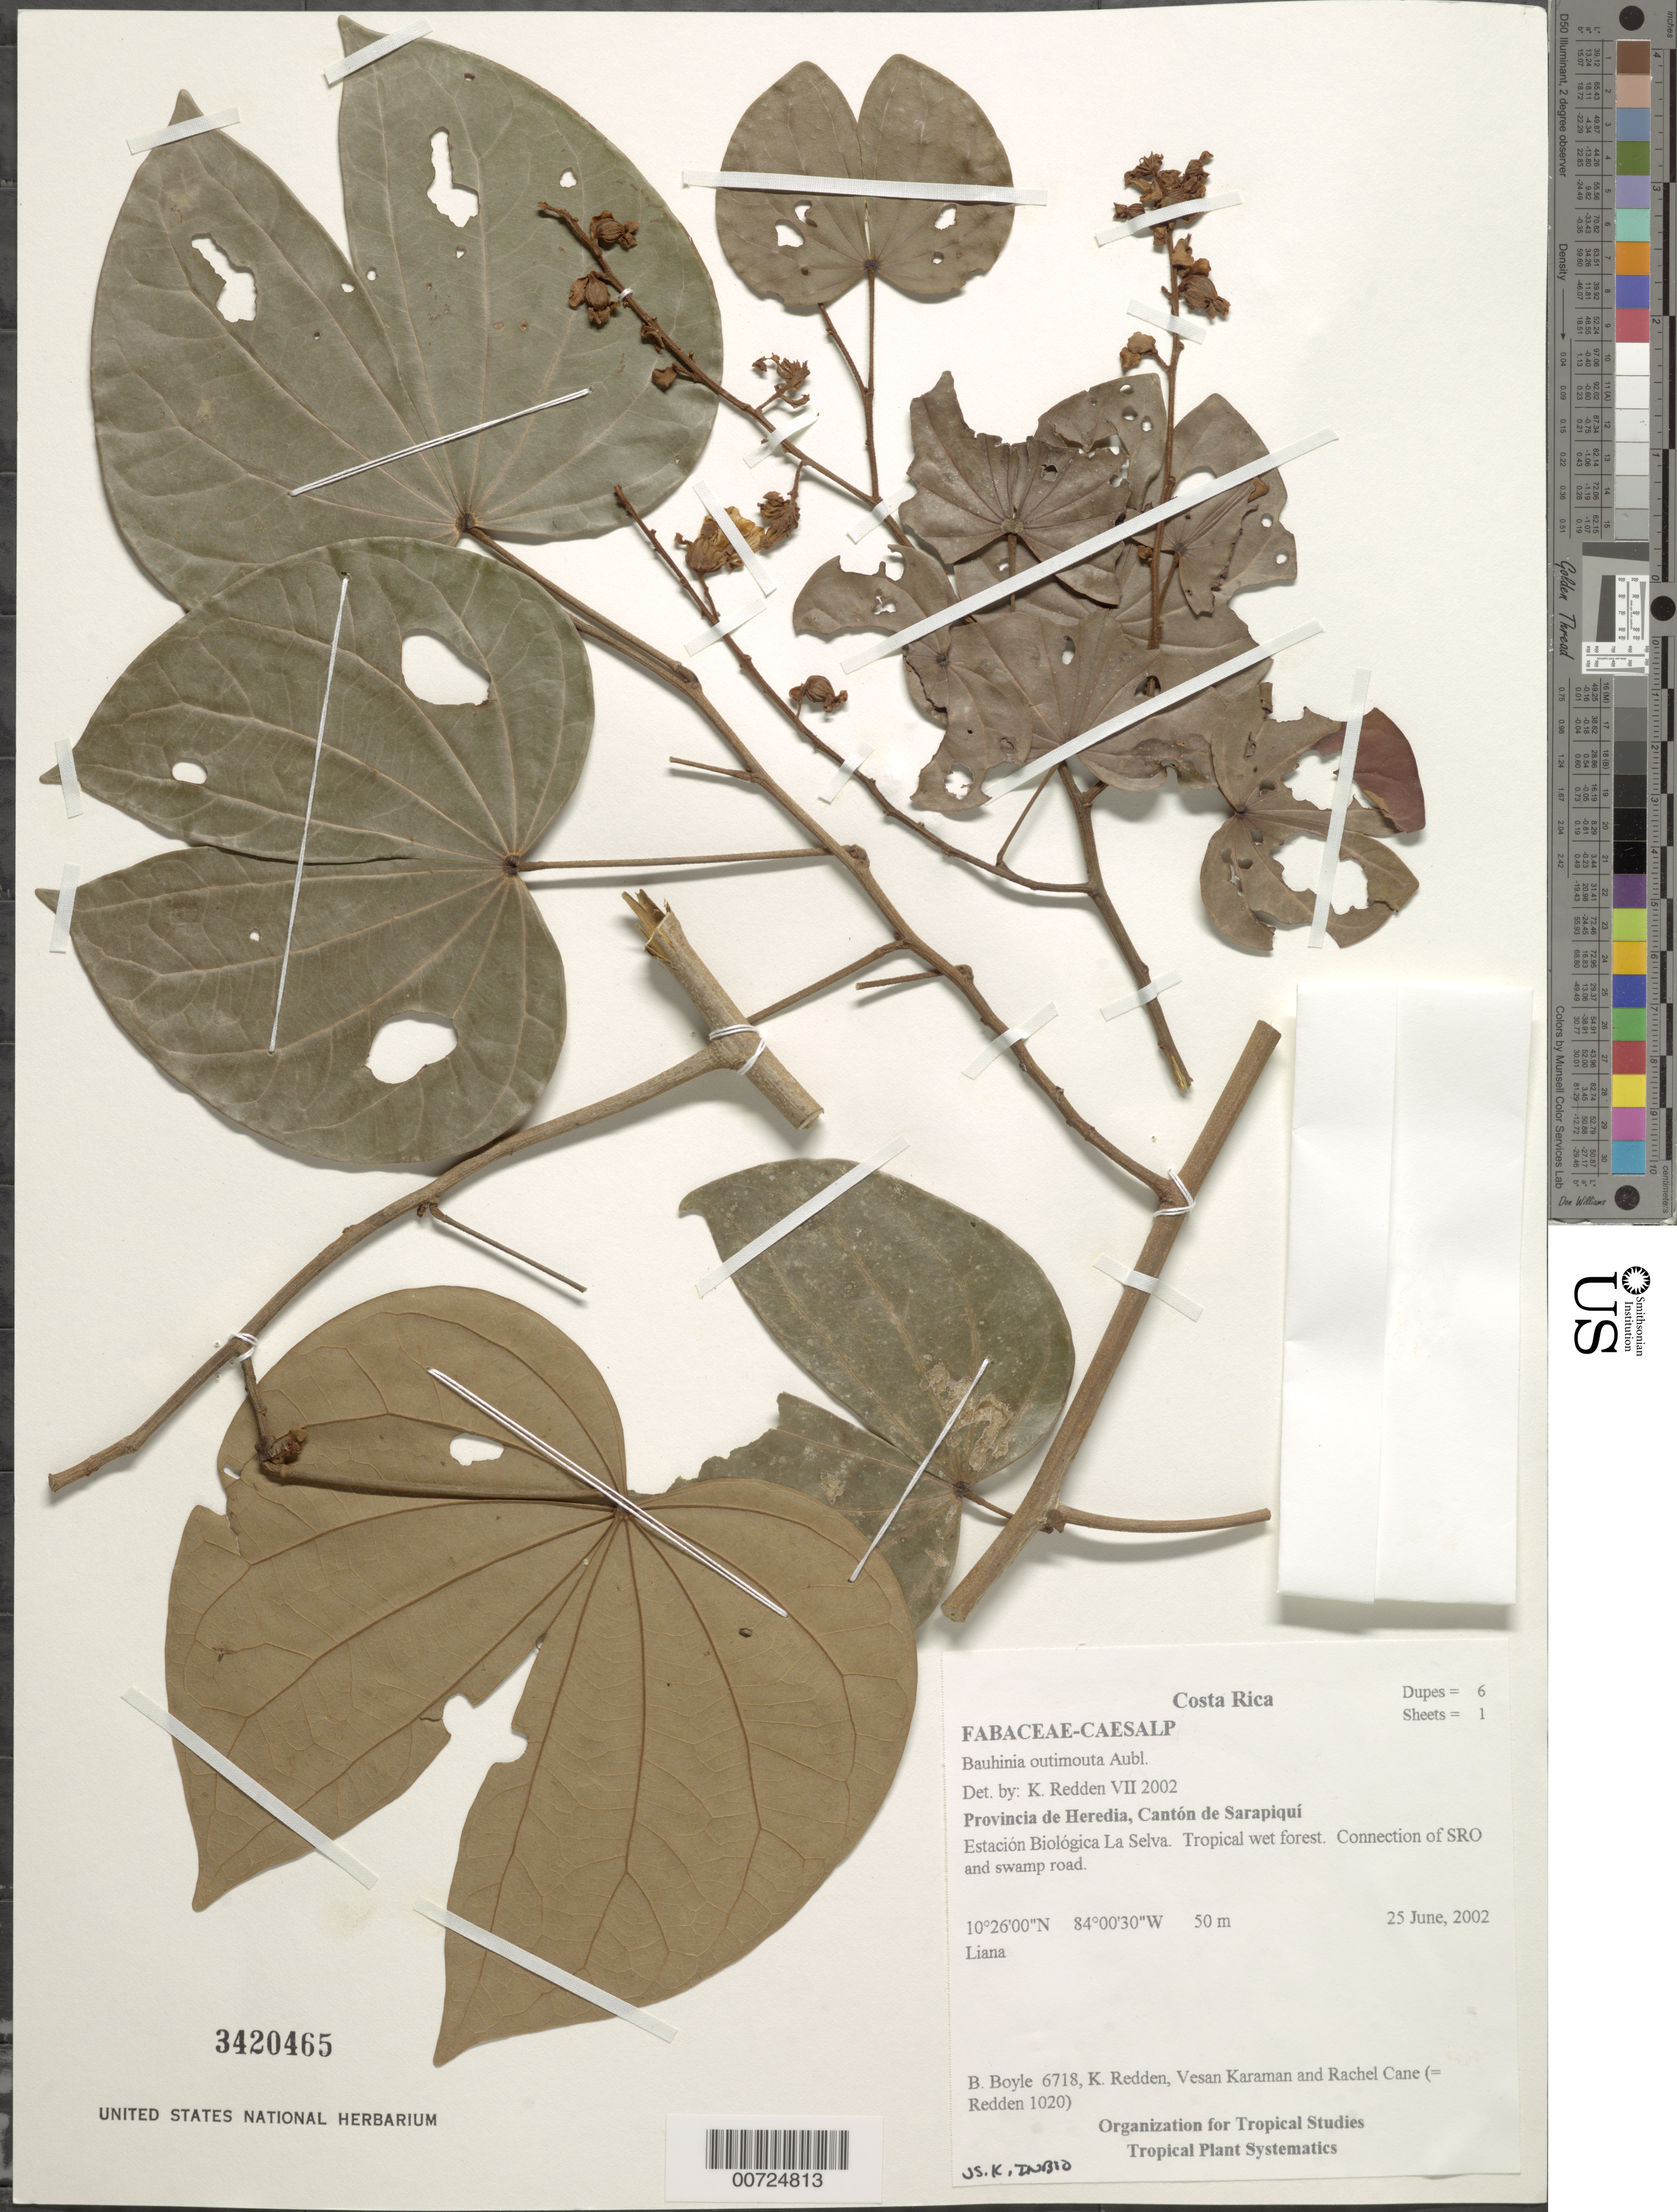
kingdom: Plantae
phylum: Tracheophyta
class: Magnoliopsida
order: Fabales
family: Fabaceae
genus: Bauhinia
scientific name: Bauhinia outimouta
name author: Aubl.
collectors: B. Boyle, K. M. Redden, V. Karaman & R. Cane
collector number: redden1020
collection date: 2002-06-25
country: Costa Rica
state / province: Heredia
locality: Canton de Sarapiqui. Estacion Biologica La Selva. Tropical wet forest. Connection of SRO and swamp road.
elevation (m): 50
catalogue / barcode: US 3420465